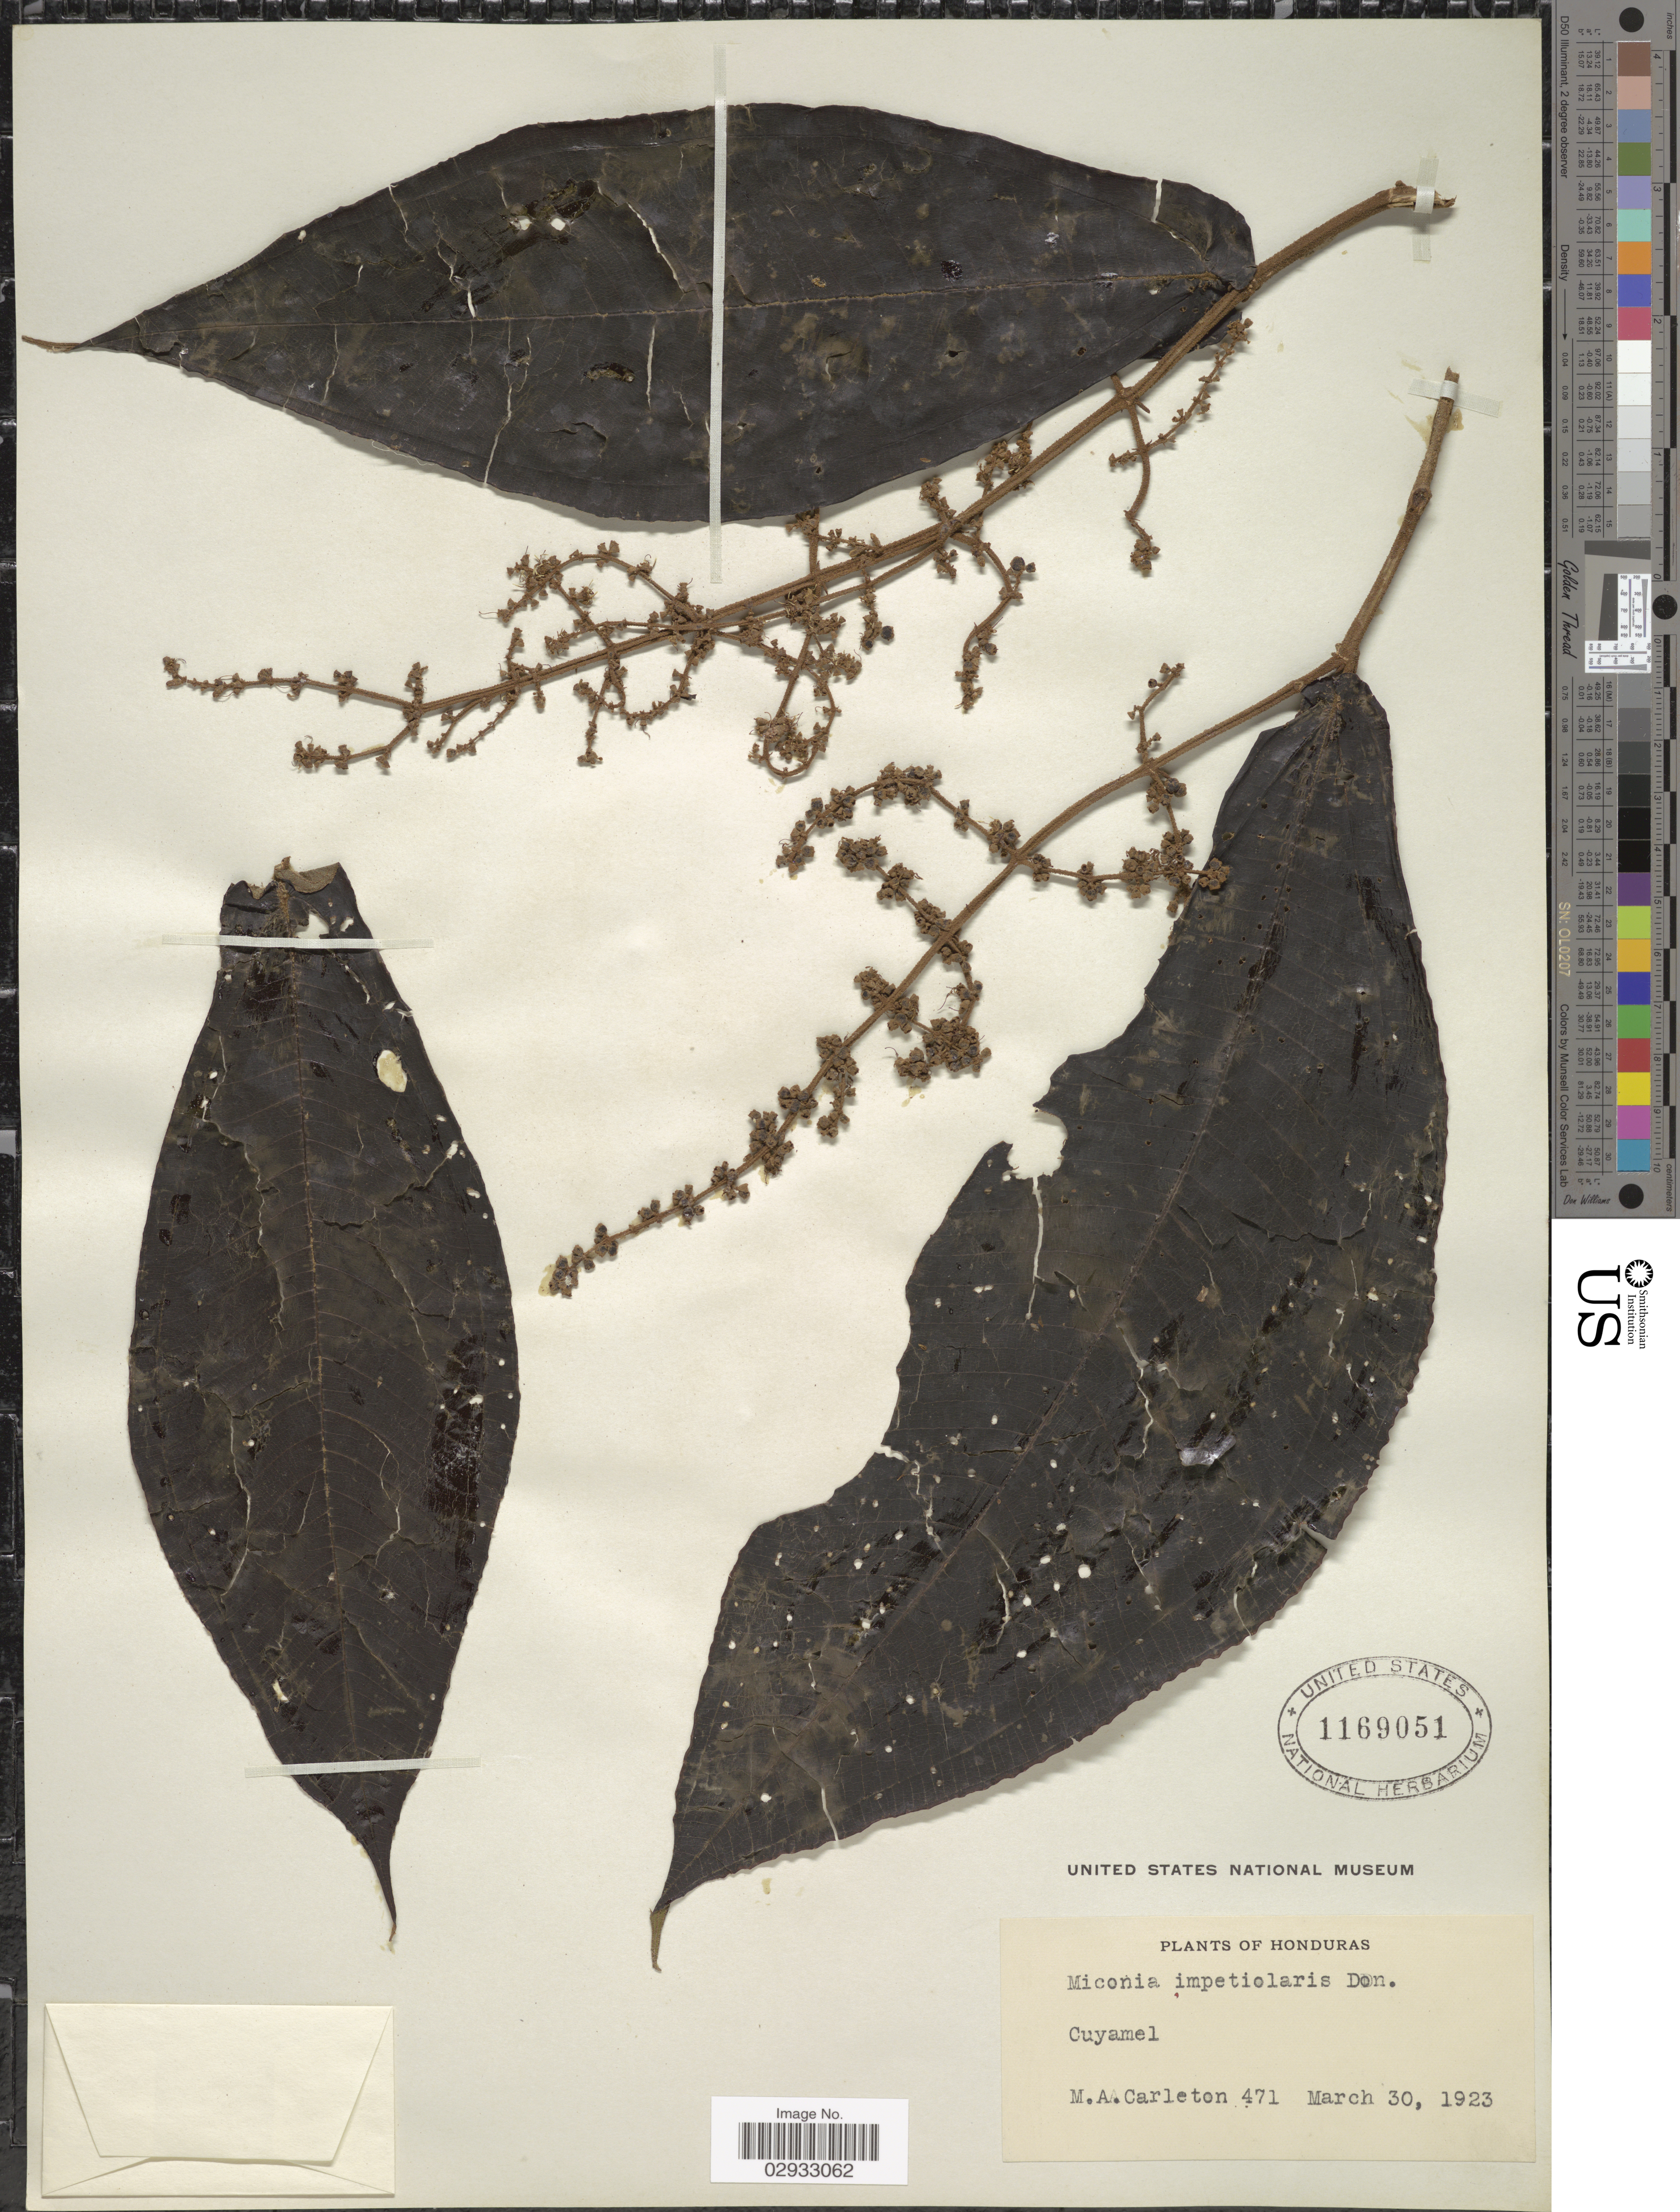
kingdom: Plantae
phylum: Tracheophyta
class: Magnoliopsida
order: Myrtales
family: Melastomataceae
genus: Miconia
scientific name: Miconia impetiolaris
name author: (Sw.) D. Don ex DC.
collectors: M. A. Carleton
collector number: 471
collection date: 1923-03-30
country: Honduras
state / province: Cortés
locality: Cuyamel.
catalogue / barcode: US 1169051